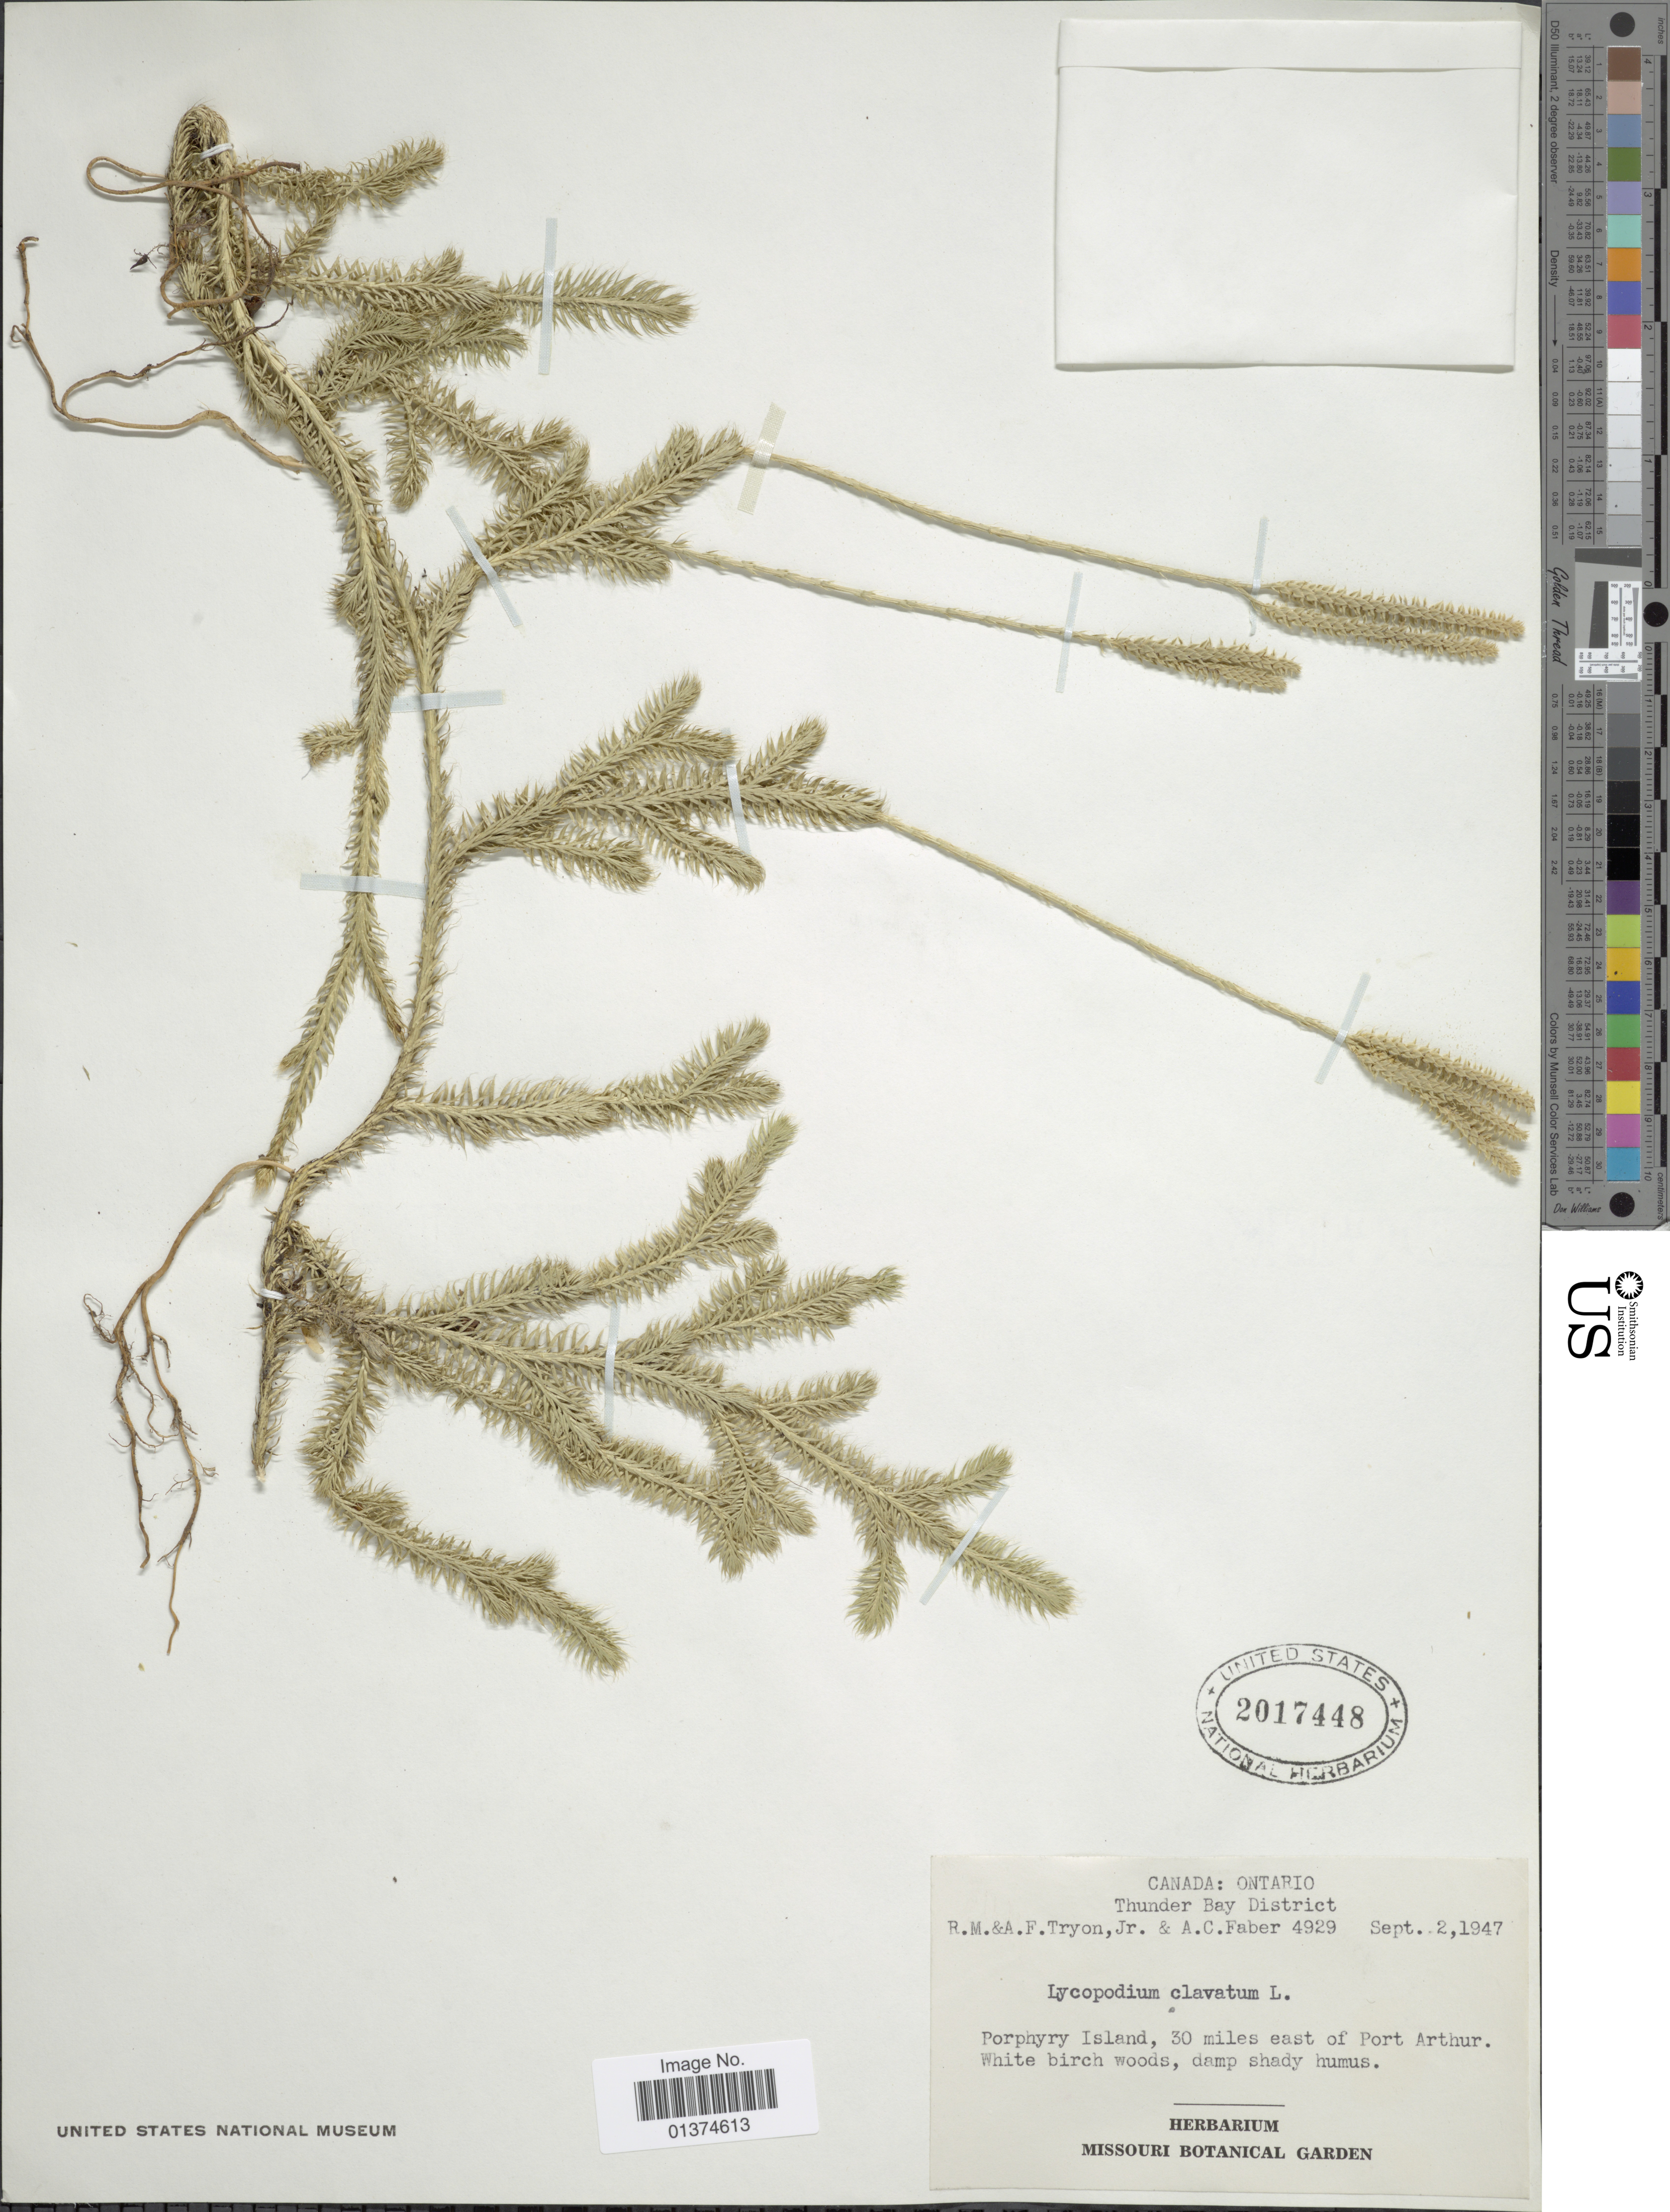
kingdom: Plantae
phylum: Tracheophyta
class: Lycopodiopsida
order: Lycopodiales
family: Lycopodiaceae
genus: Lycopodium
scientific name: Lycopodium clavatum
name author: L.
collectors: R. M. Tryon, A. F. Tryon & A. Faber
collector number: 4929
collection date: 1947-09-02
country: Canada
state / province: Ontario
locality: Thunder Bay District, Porphyry Island, 30 miles east of Port Arthur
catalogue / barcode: US 2017448